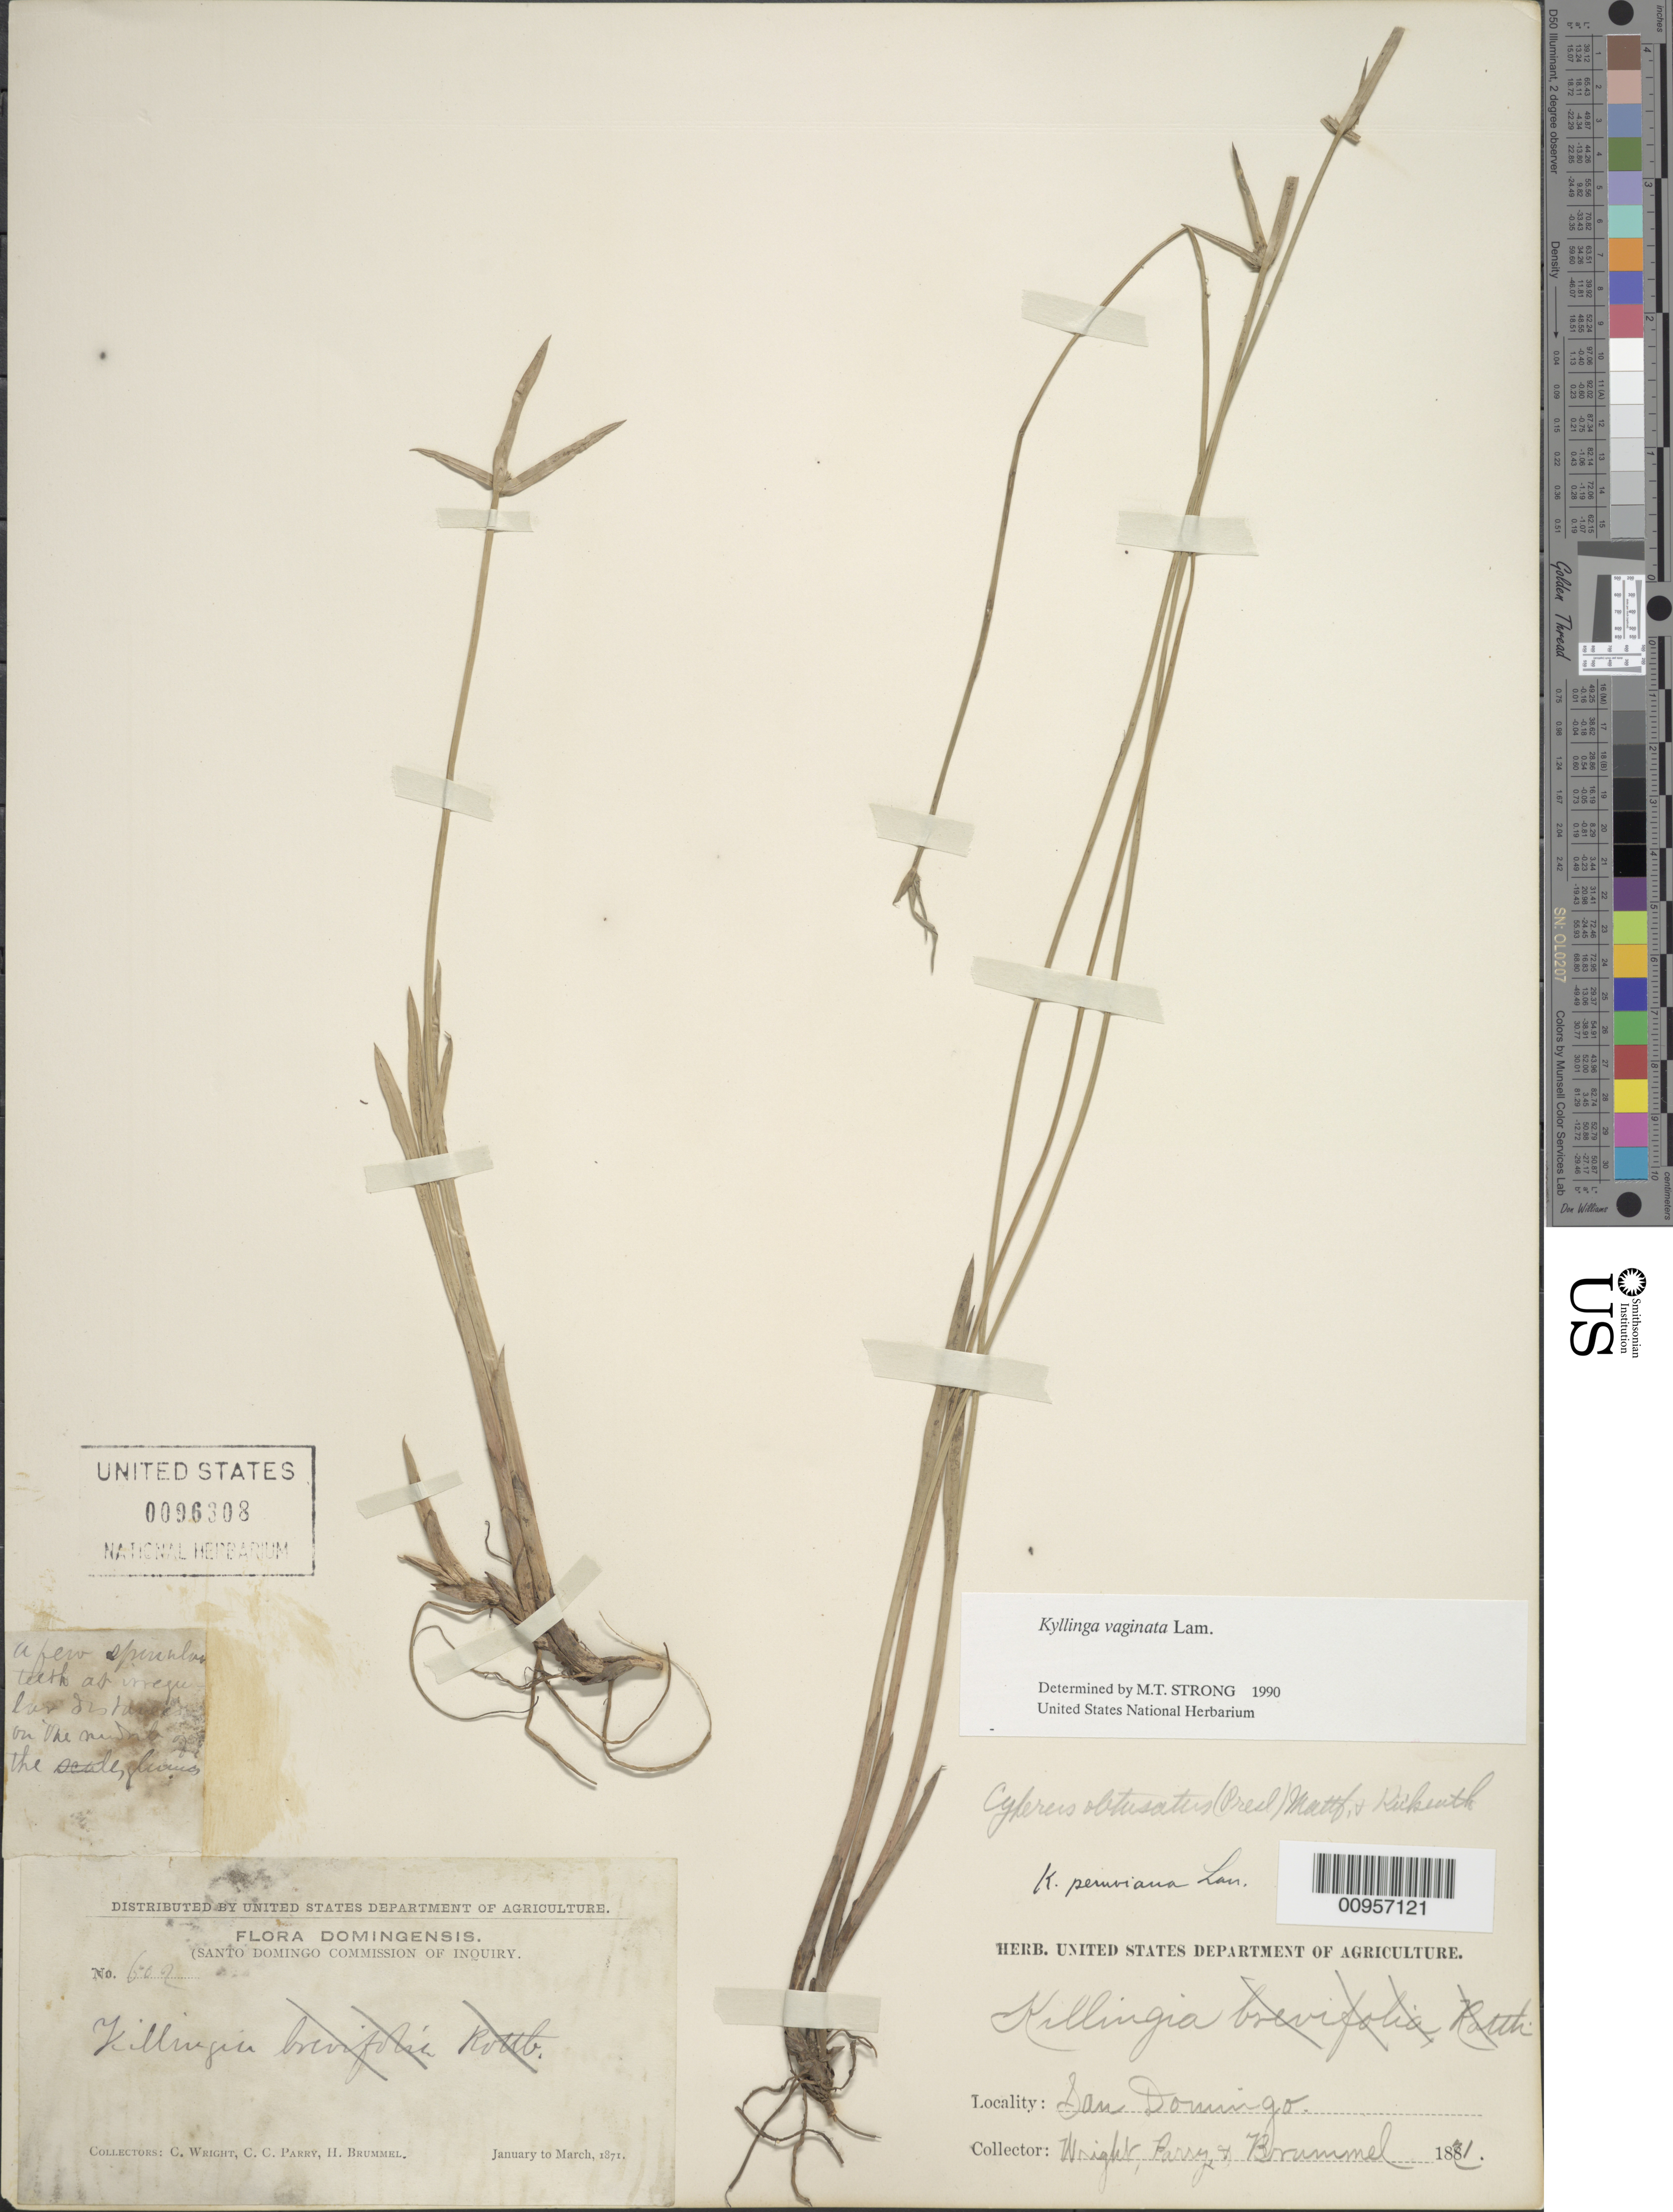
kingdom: Plantae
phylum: Tracheophyta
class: Liliopsida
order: Poales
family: Cyperaceae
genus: Cyperus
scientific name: Cyperus obtusatus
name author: (J. Presl & C. Presl) Mattf. & Kük.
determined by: Strong, M. T., (US), Smithsonian Institution - National Museum of Natural History (UNITED STATES)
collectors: C. Wright, C. C. Parry & H. Brummel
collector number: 602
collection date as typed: Jan 1871 to -- Mar 1871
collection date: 1871-01/1871-03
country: Dominican Republic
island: Hispaniola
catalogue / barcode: US 96308